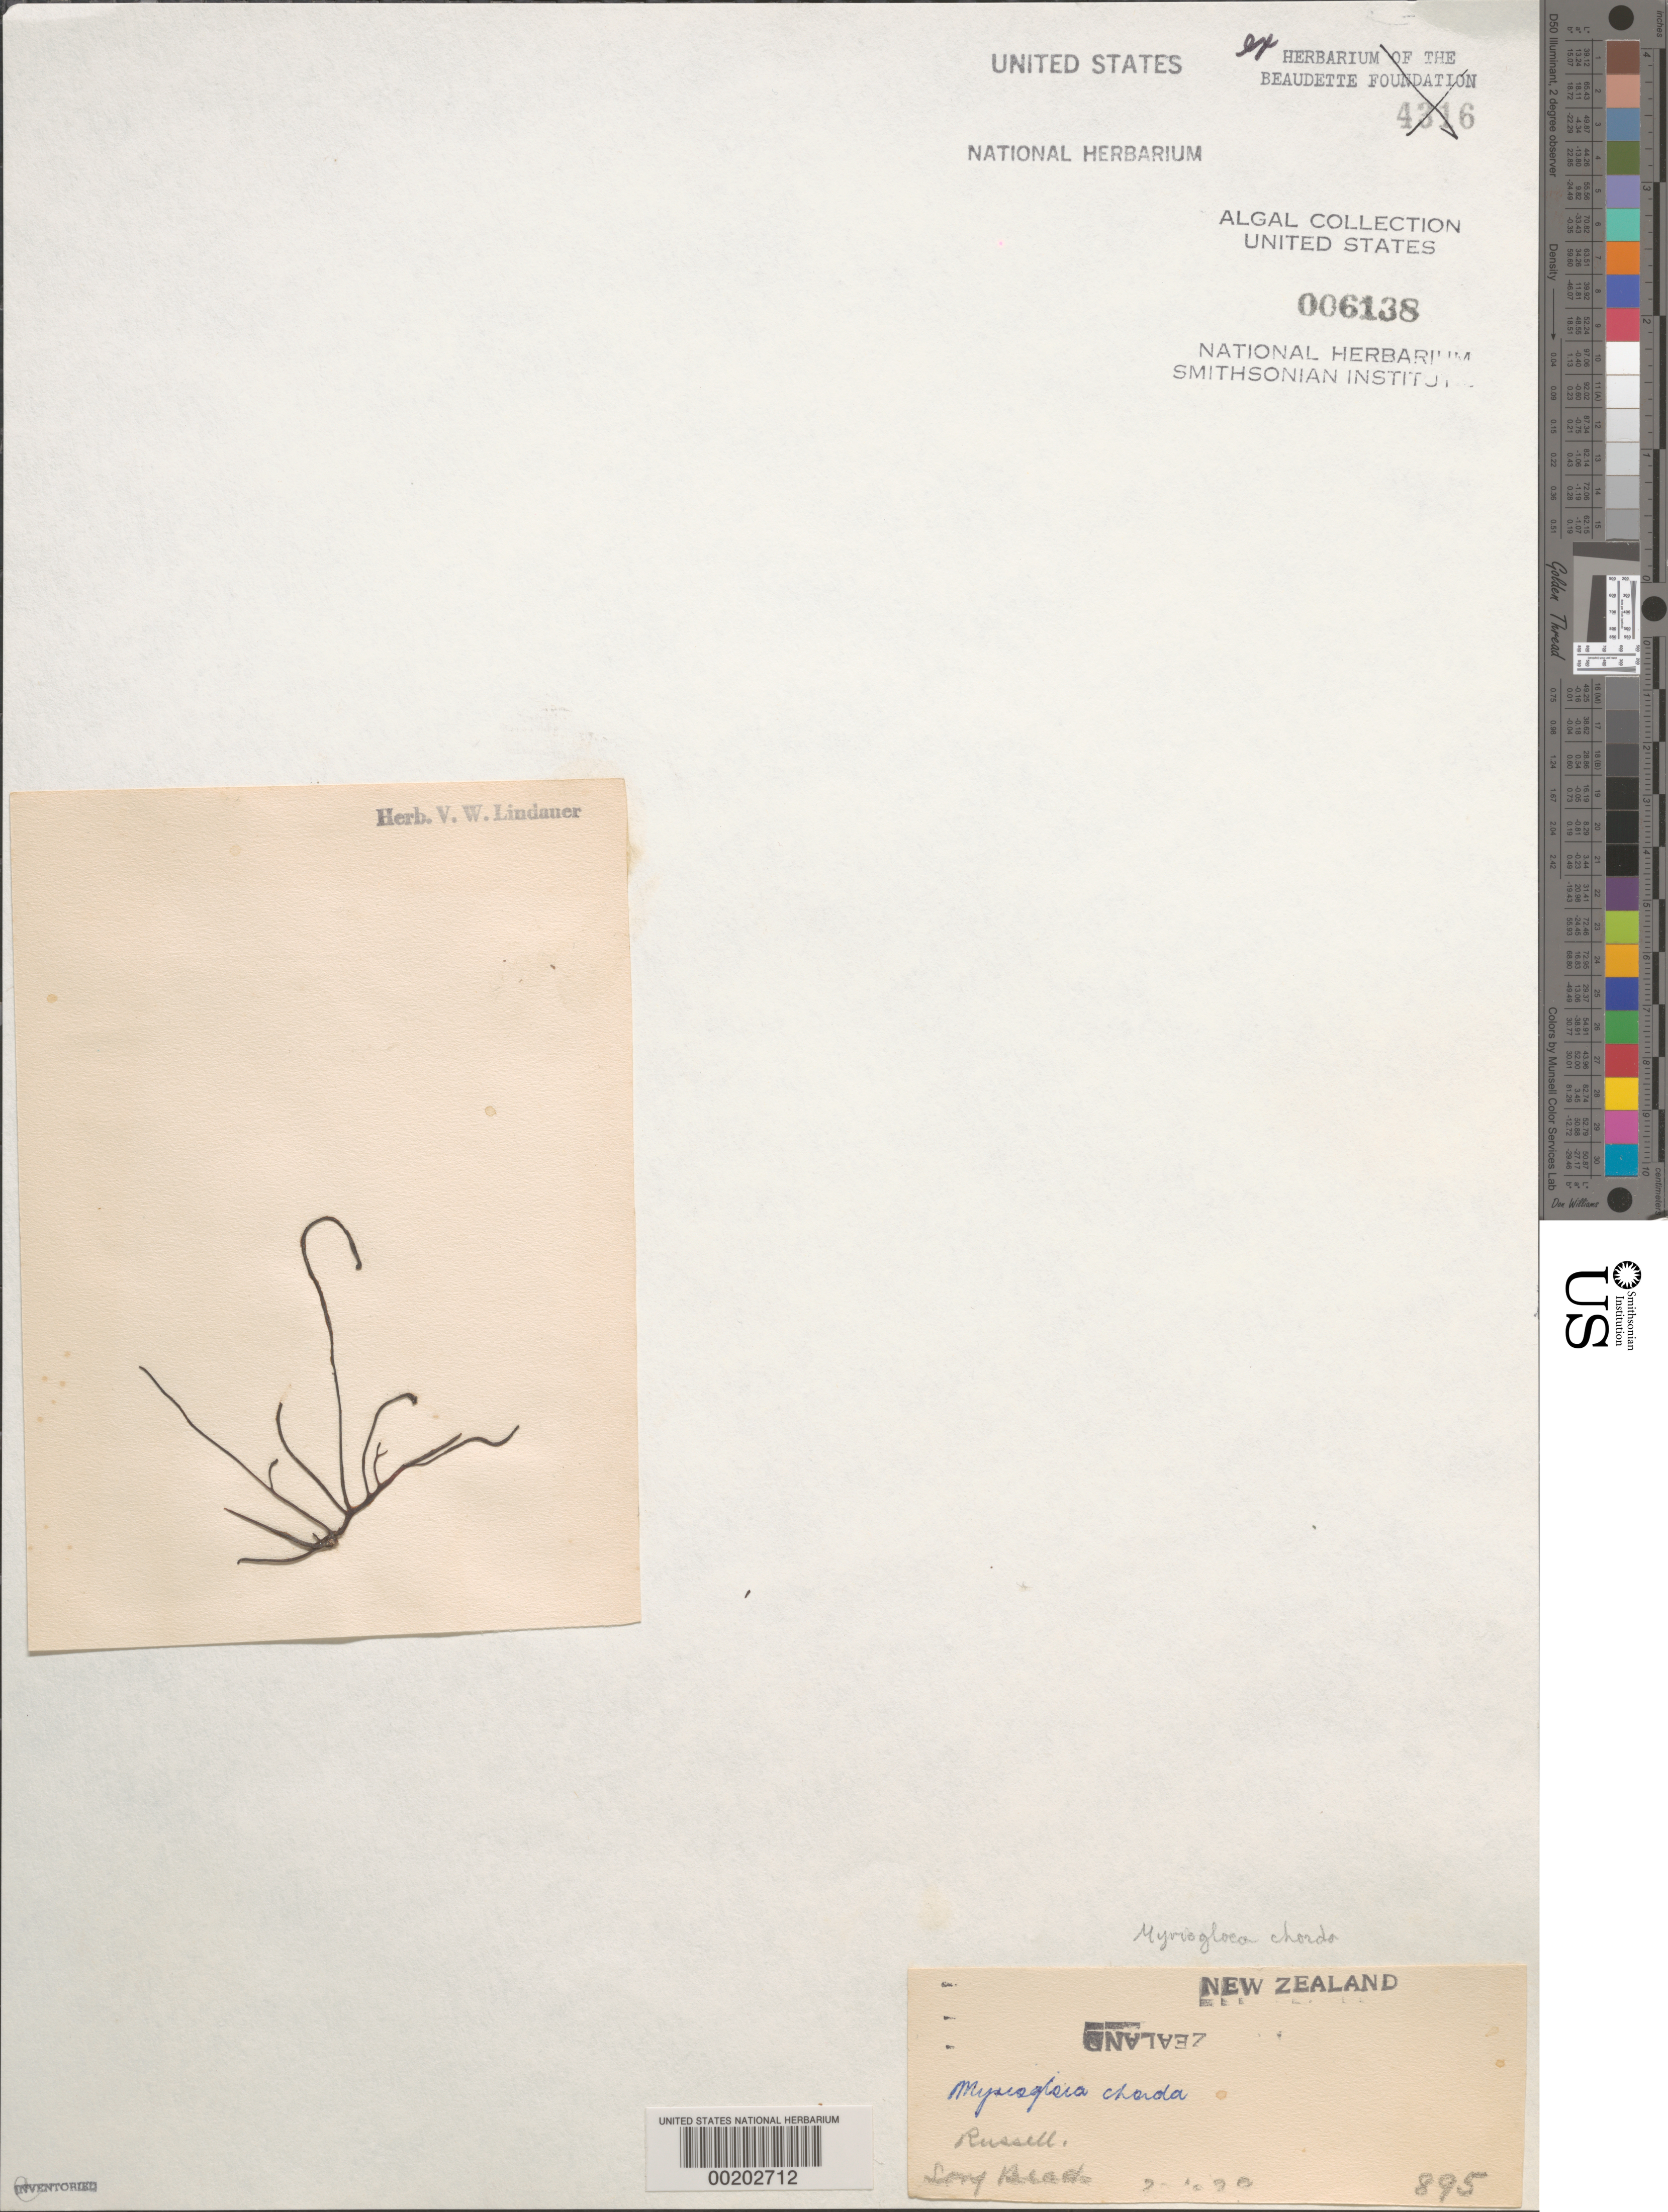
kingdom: Chromista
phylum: Ochrophyta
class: Phaeophyceae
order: Ectocarpales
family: Chordariaceae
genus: Myriogloea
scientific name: Myriogloea chorda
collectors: V. Lindauer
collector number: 895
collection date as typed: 25 Jun 1938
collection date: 1938-06-25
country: New Zealand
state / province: Northland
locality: Long beach, russell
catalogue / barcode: US 6138